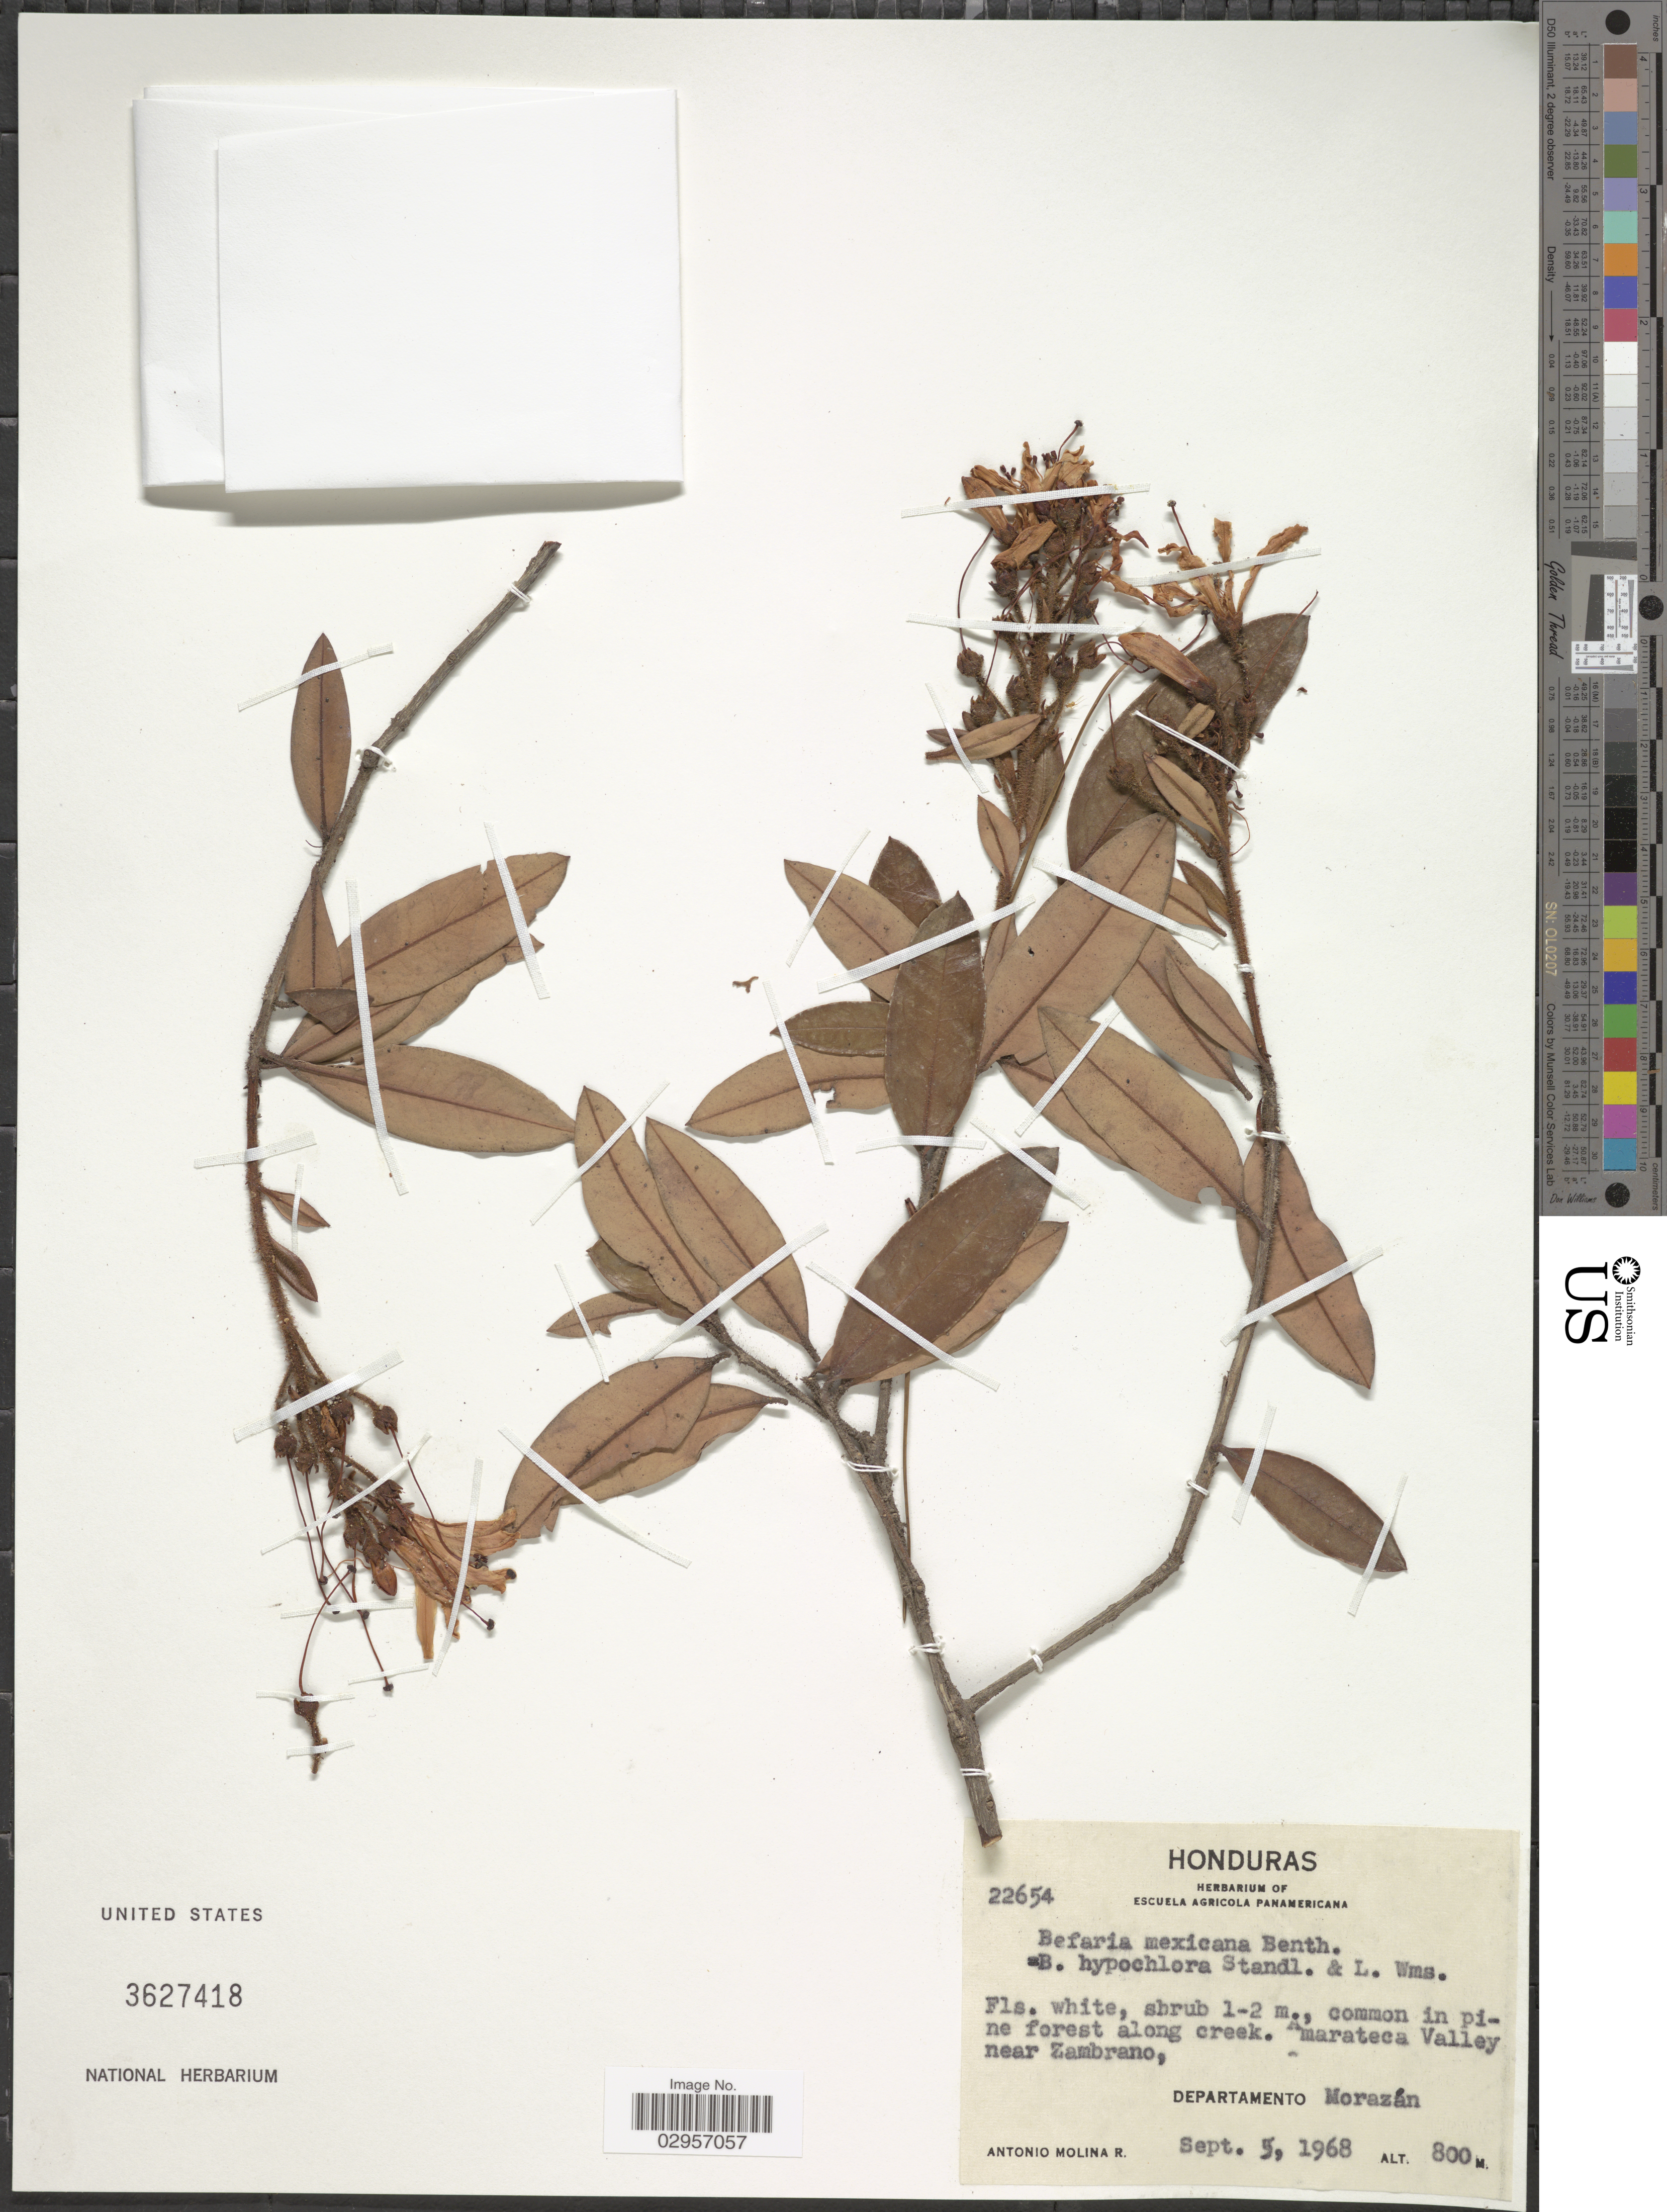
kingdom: Plantae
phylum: Tracheophyta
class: Magnoliopsida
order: Ericales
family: Ericaceae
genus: Befaria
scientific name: Befaria mexicana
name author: Benth.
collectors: A. Molina R.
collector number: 22654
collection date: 1968-09-05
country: Honduras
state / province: Fco. Morazán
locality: Amarateca Valley near Zambrano, Departamento Morazán.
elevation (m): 800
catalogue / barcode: US 3627418